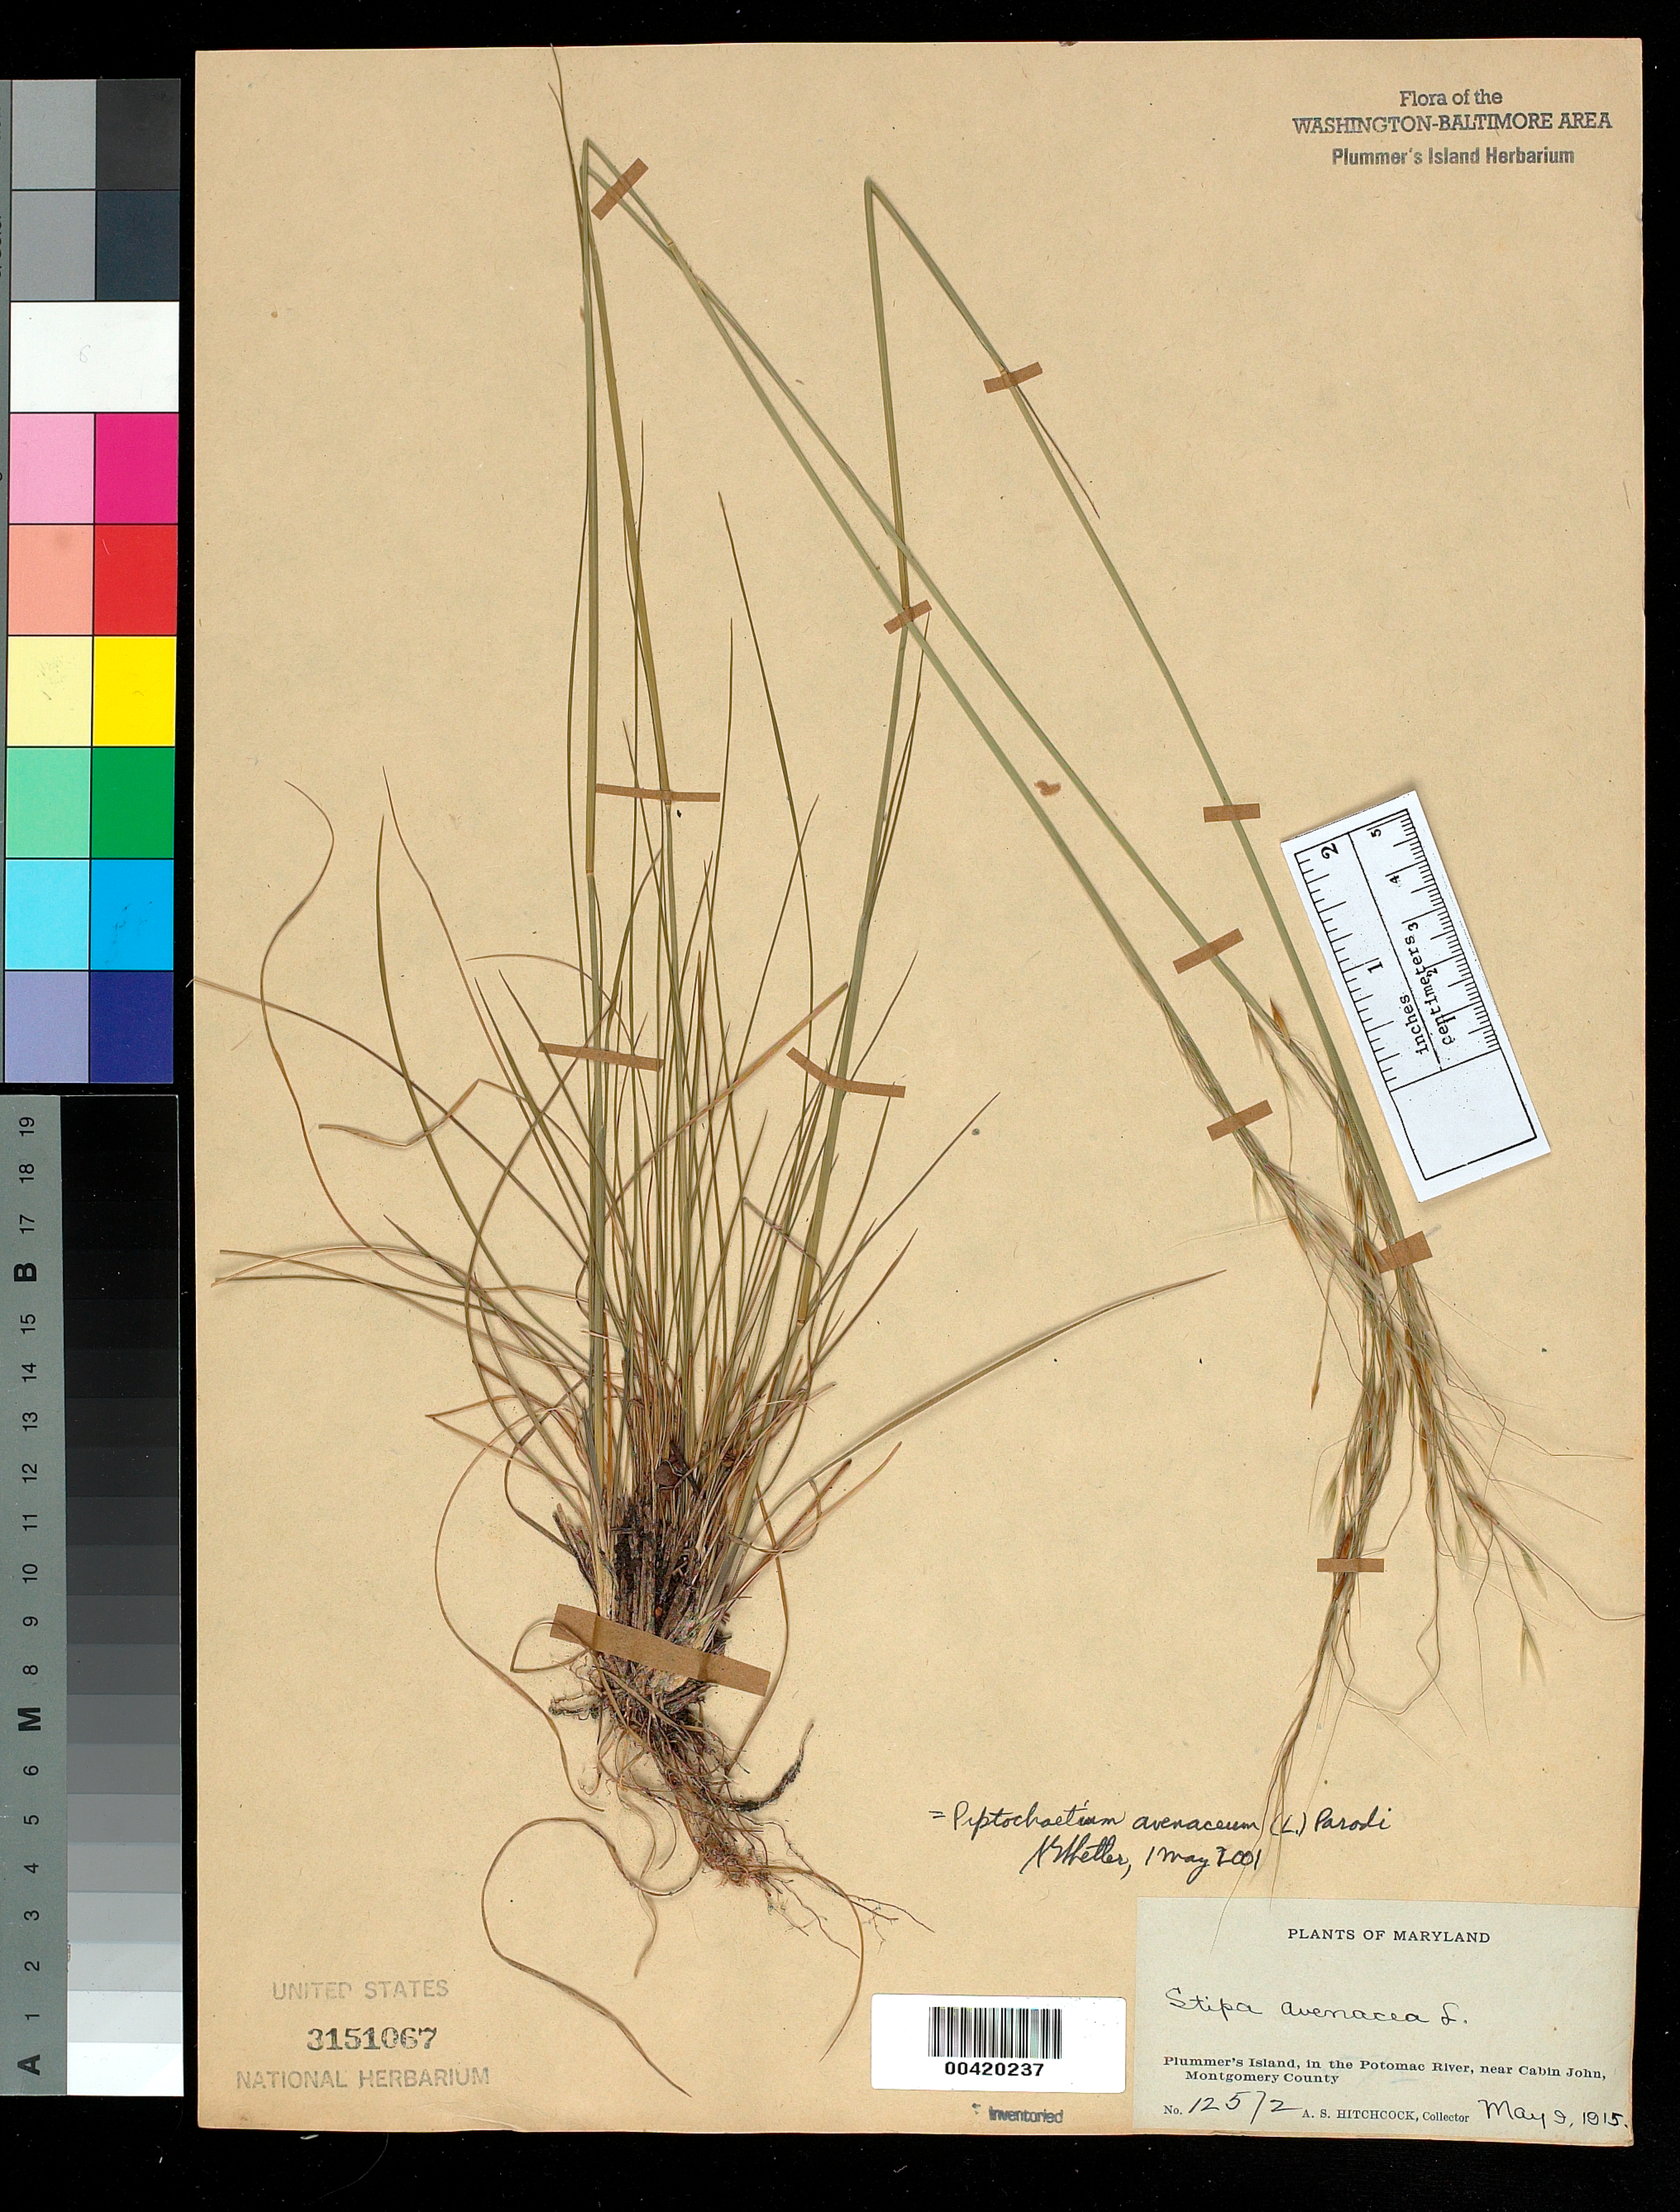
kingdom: Plantae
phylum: Tracheophyta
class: Liliopsida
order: Poales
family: Poaceae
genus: Piptochaetium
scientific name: Piptochaetium avenaceum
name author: (L.) Parodi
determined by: Shetler, Stanwyn G., (US), NMNH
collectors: A. S. Hitchcock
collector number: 12572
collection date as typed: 09 May 1915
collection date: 1915-05-09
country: United States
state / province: Maryland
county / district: Montgomery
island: Plummers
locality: Plummer's Island C. & O. Canal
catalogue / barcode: US 3151067